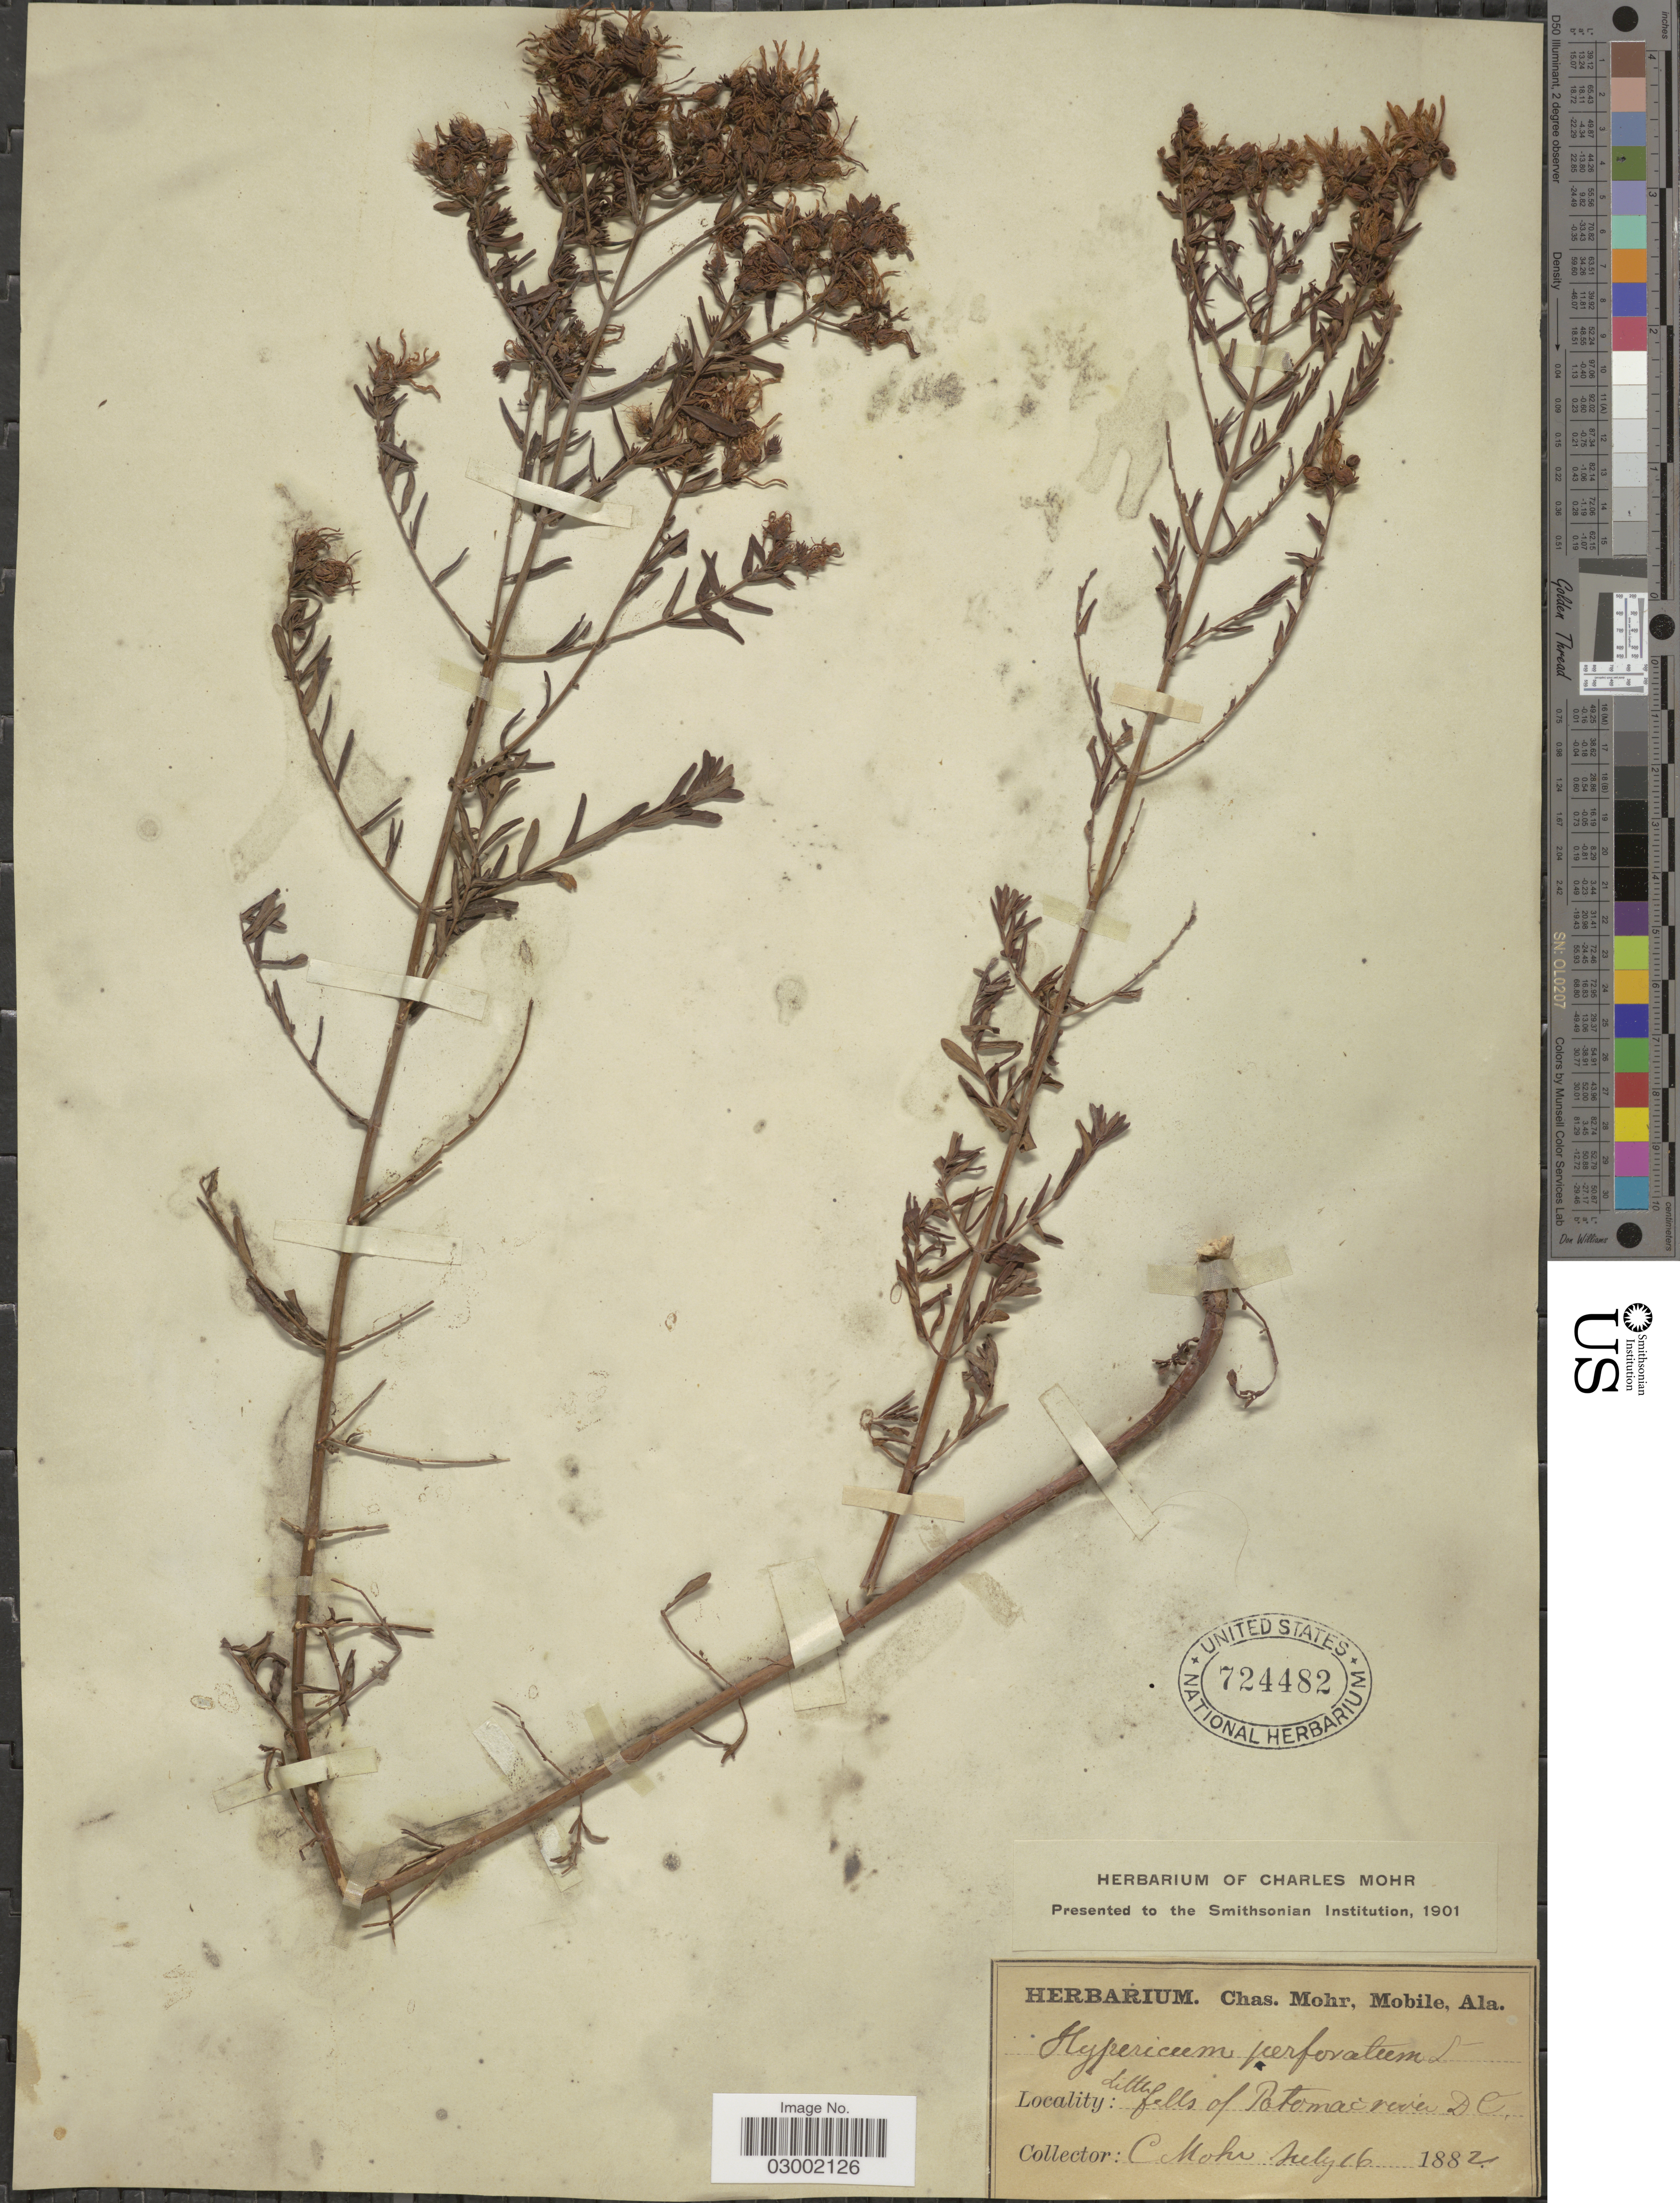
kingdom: Plantae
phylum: Tracheophyta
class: Magnoliopsida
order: Malpighiales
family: Hypericaceae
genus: Hypericum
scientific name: Hypericum perforatum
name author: L.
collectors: C. T. Mohr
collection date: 1882-07-16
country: United States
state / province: District of Columbia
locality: Little falls of Potomac river DC.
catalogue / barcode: US 724482